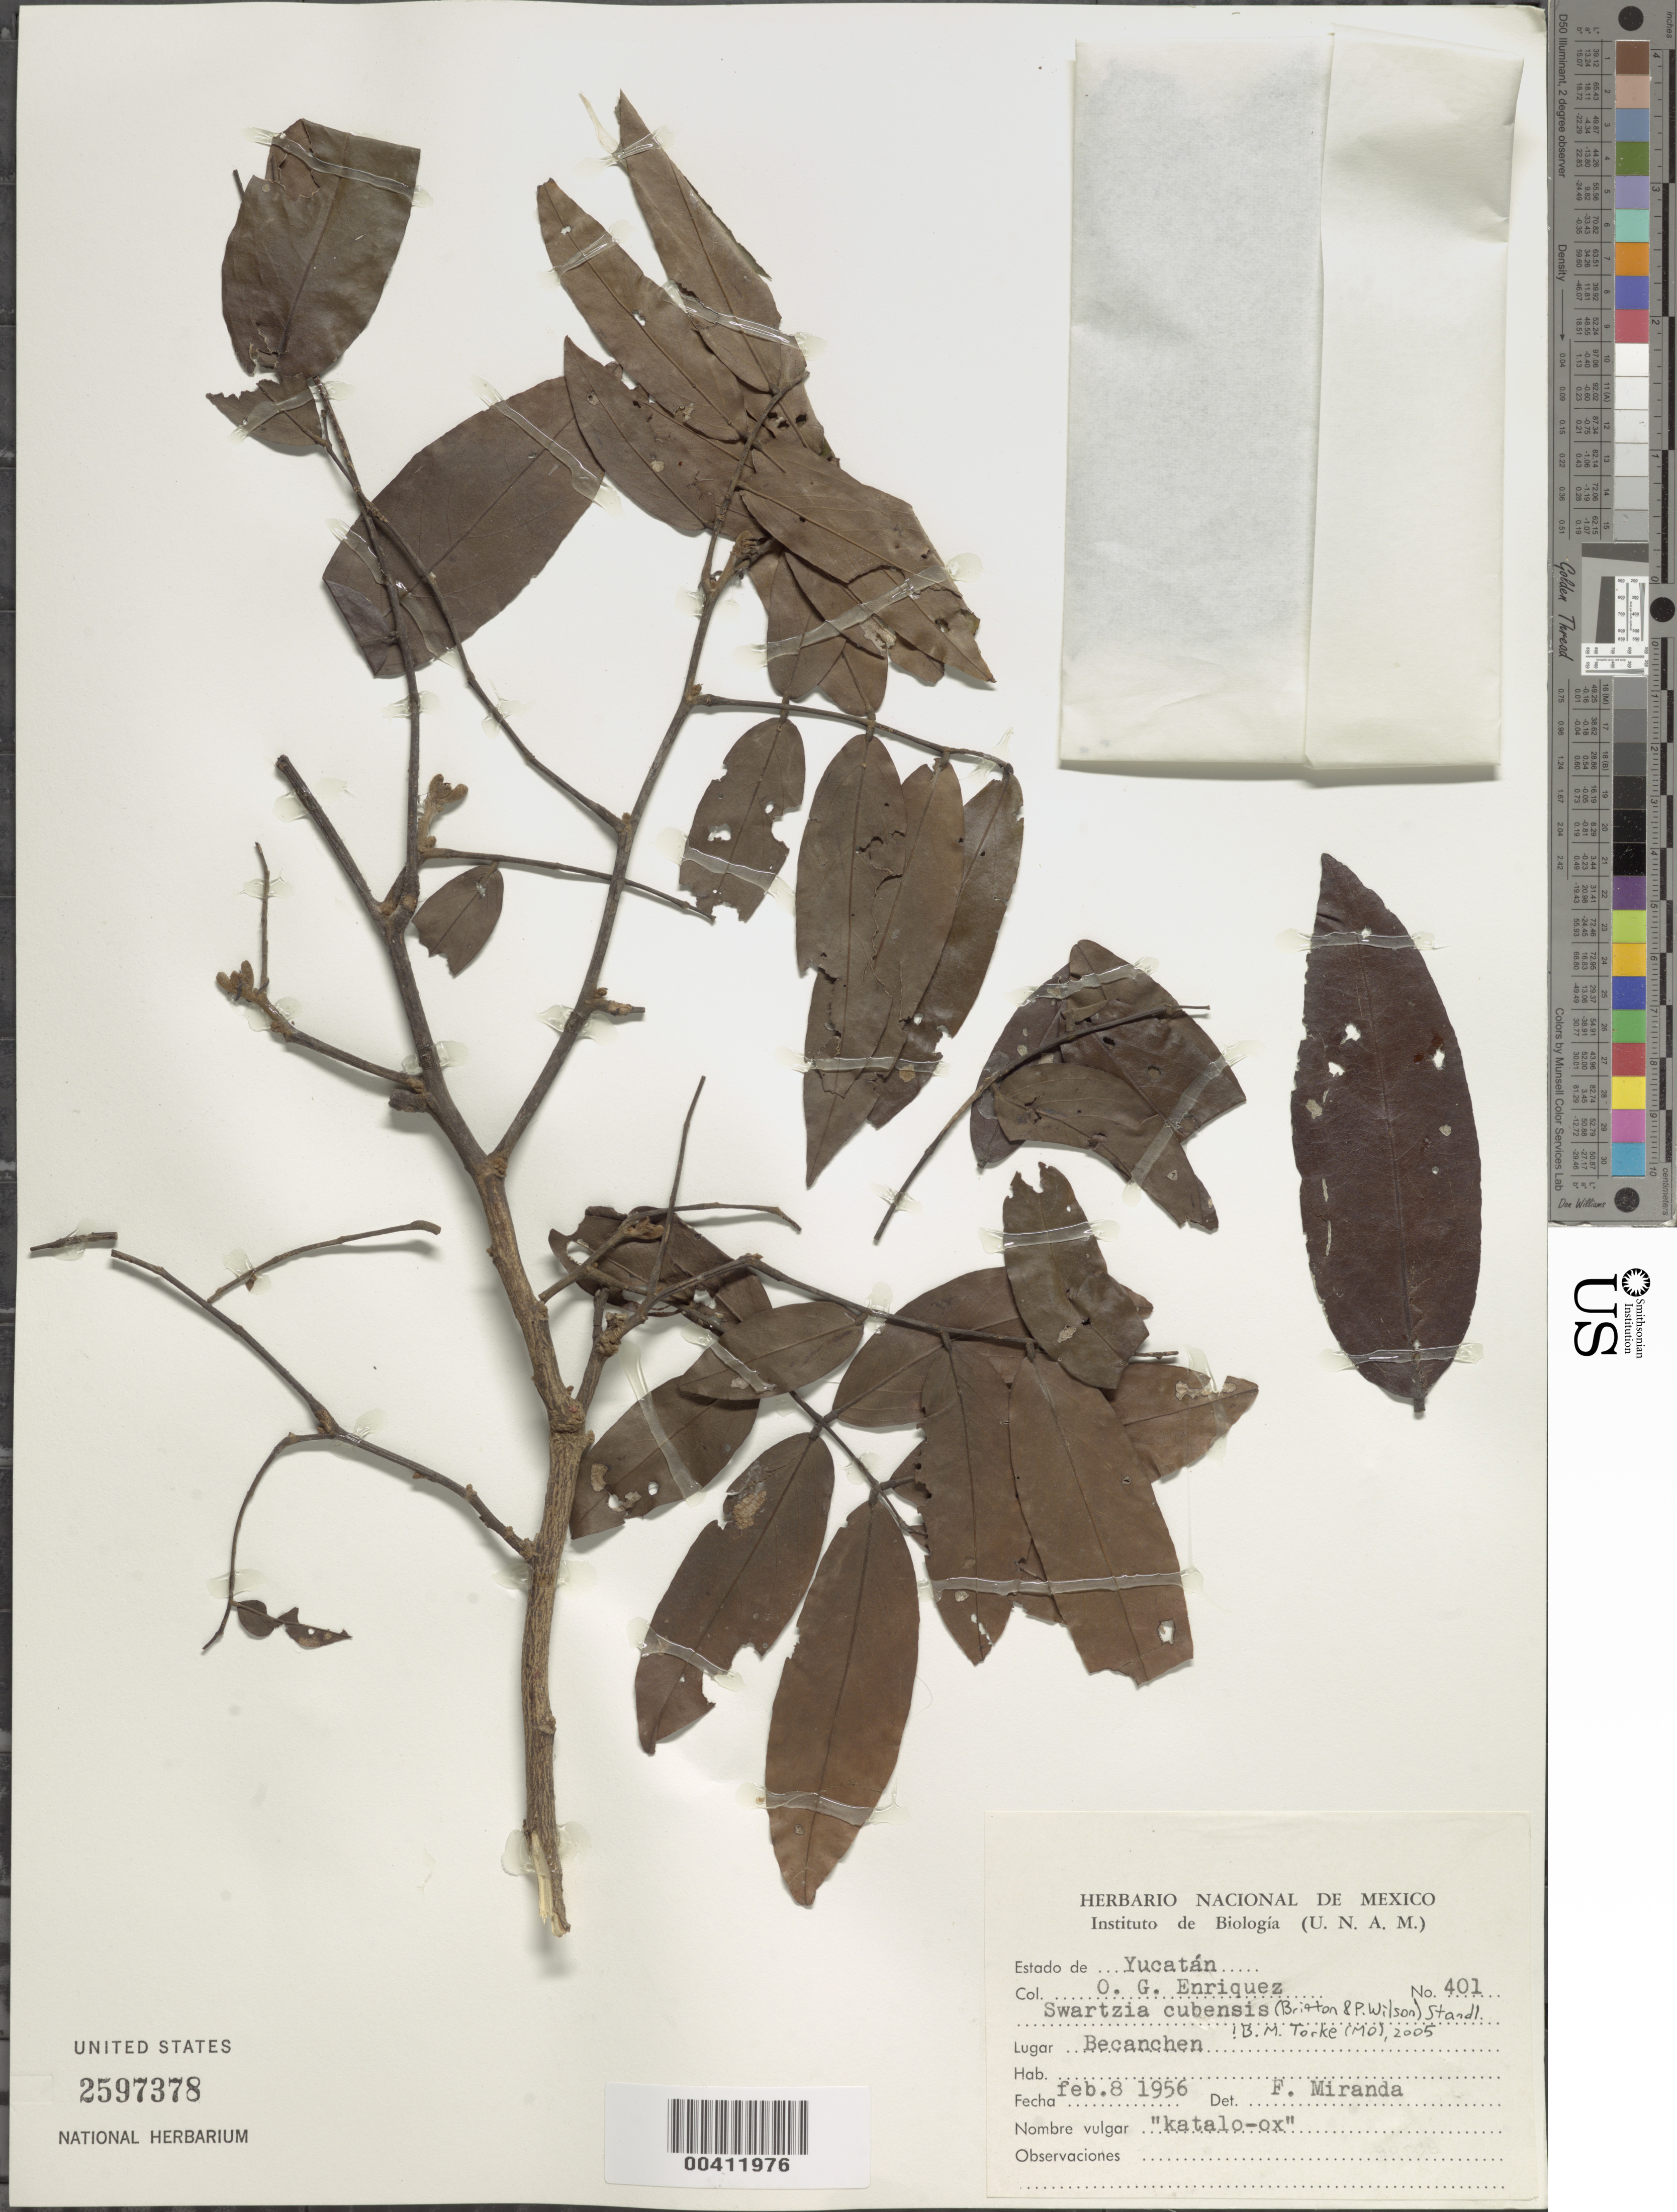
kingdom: Plantae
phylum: Tracheophyta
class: Magnoliopsida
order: Fabales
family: Fabaceae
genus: Swartzia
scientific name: Swartzia cubensis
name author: (Britton & P. Wilson) Standl.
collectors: O. Enriquez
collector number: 401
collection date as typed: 08 Feb 1956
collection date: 1956-02-08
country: Mexico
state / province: Yucatán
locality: Becanchen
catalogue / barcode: US 2597378